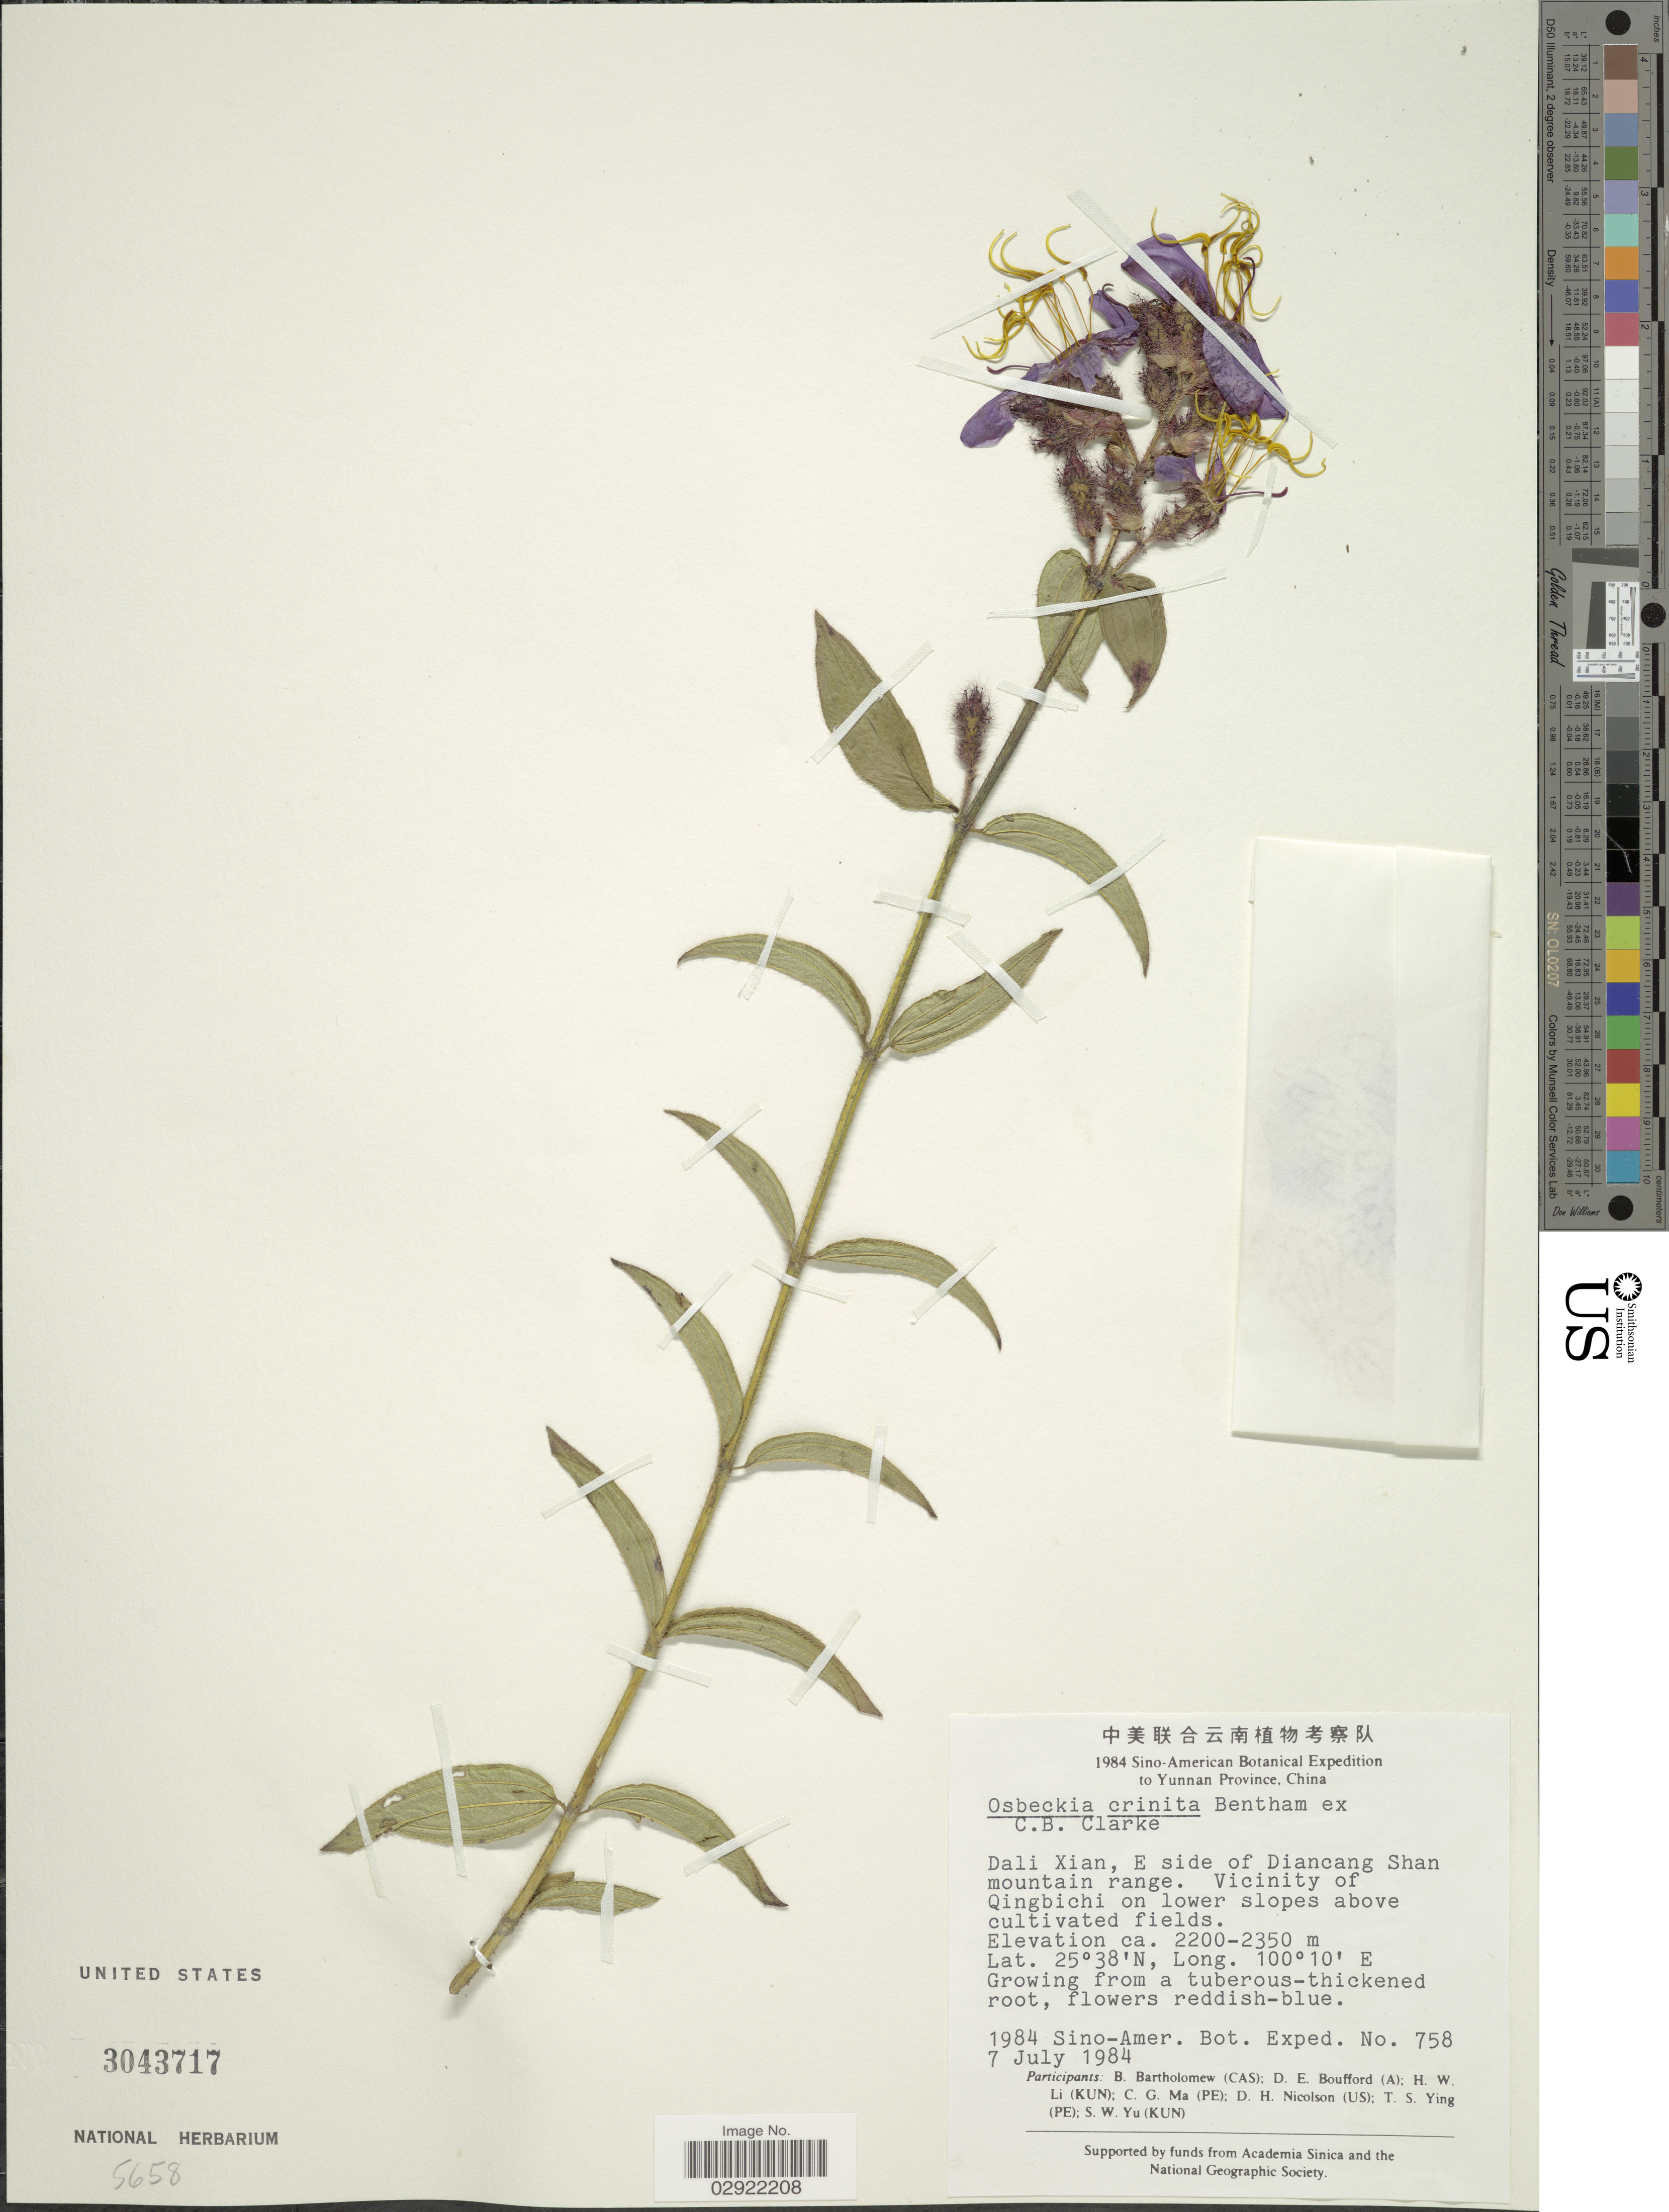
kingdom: Plantae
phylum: Tracheophyta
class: Magnoliopsida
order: Myrtales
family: Melastomataceae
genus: Osbeckia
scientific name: Osbeckia stellata var. crinita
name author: (Benth. ex Naudin) C.Hansen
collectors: Sino-Amer. Bot. Exped. 1984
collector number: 758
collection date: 1984-07-07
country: China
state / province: Yunnan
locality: Dali Xian, E side of Diancang Shan mountain range. Vicinity of Qingbichi on lower slopes above cultivated fields.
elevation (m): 2200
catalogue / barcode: US 3043717